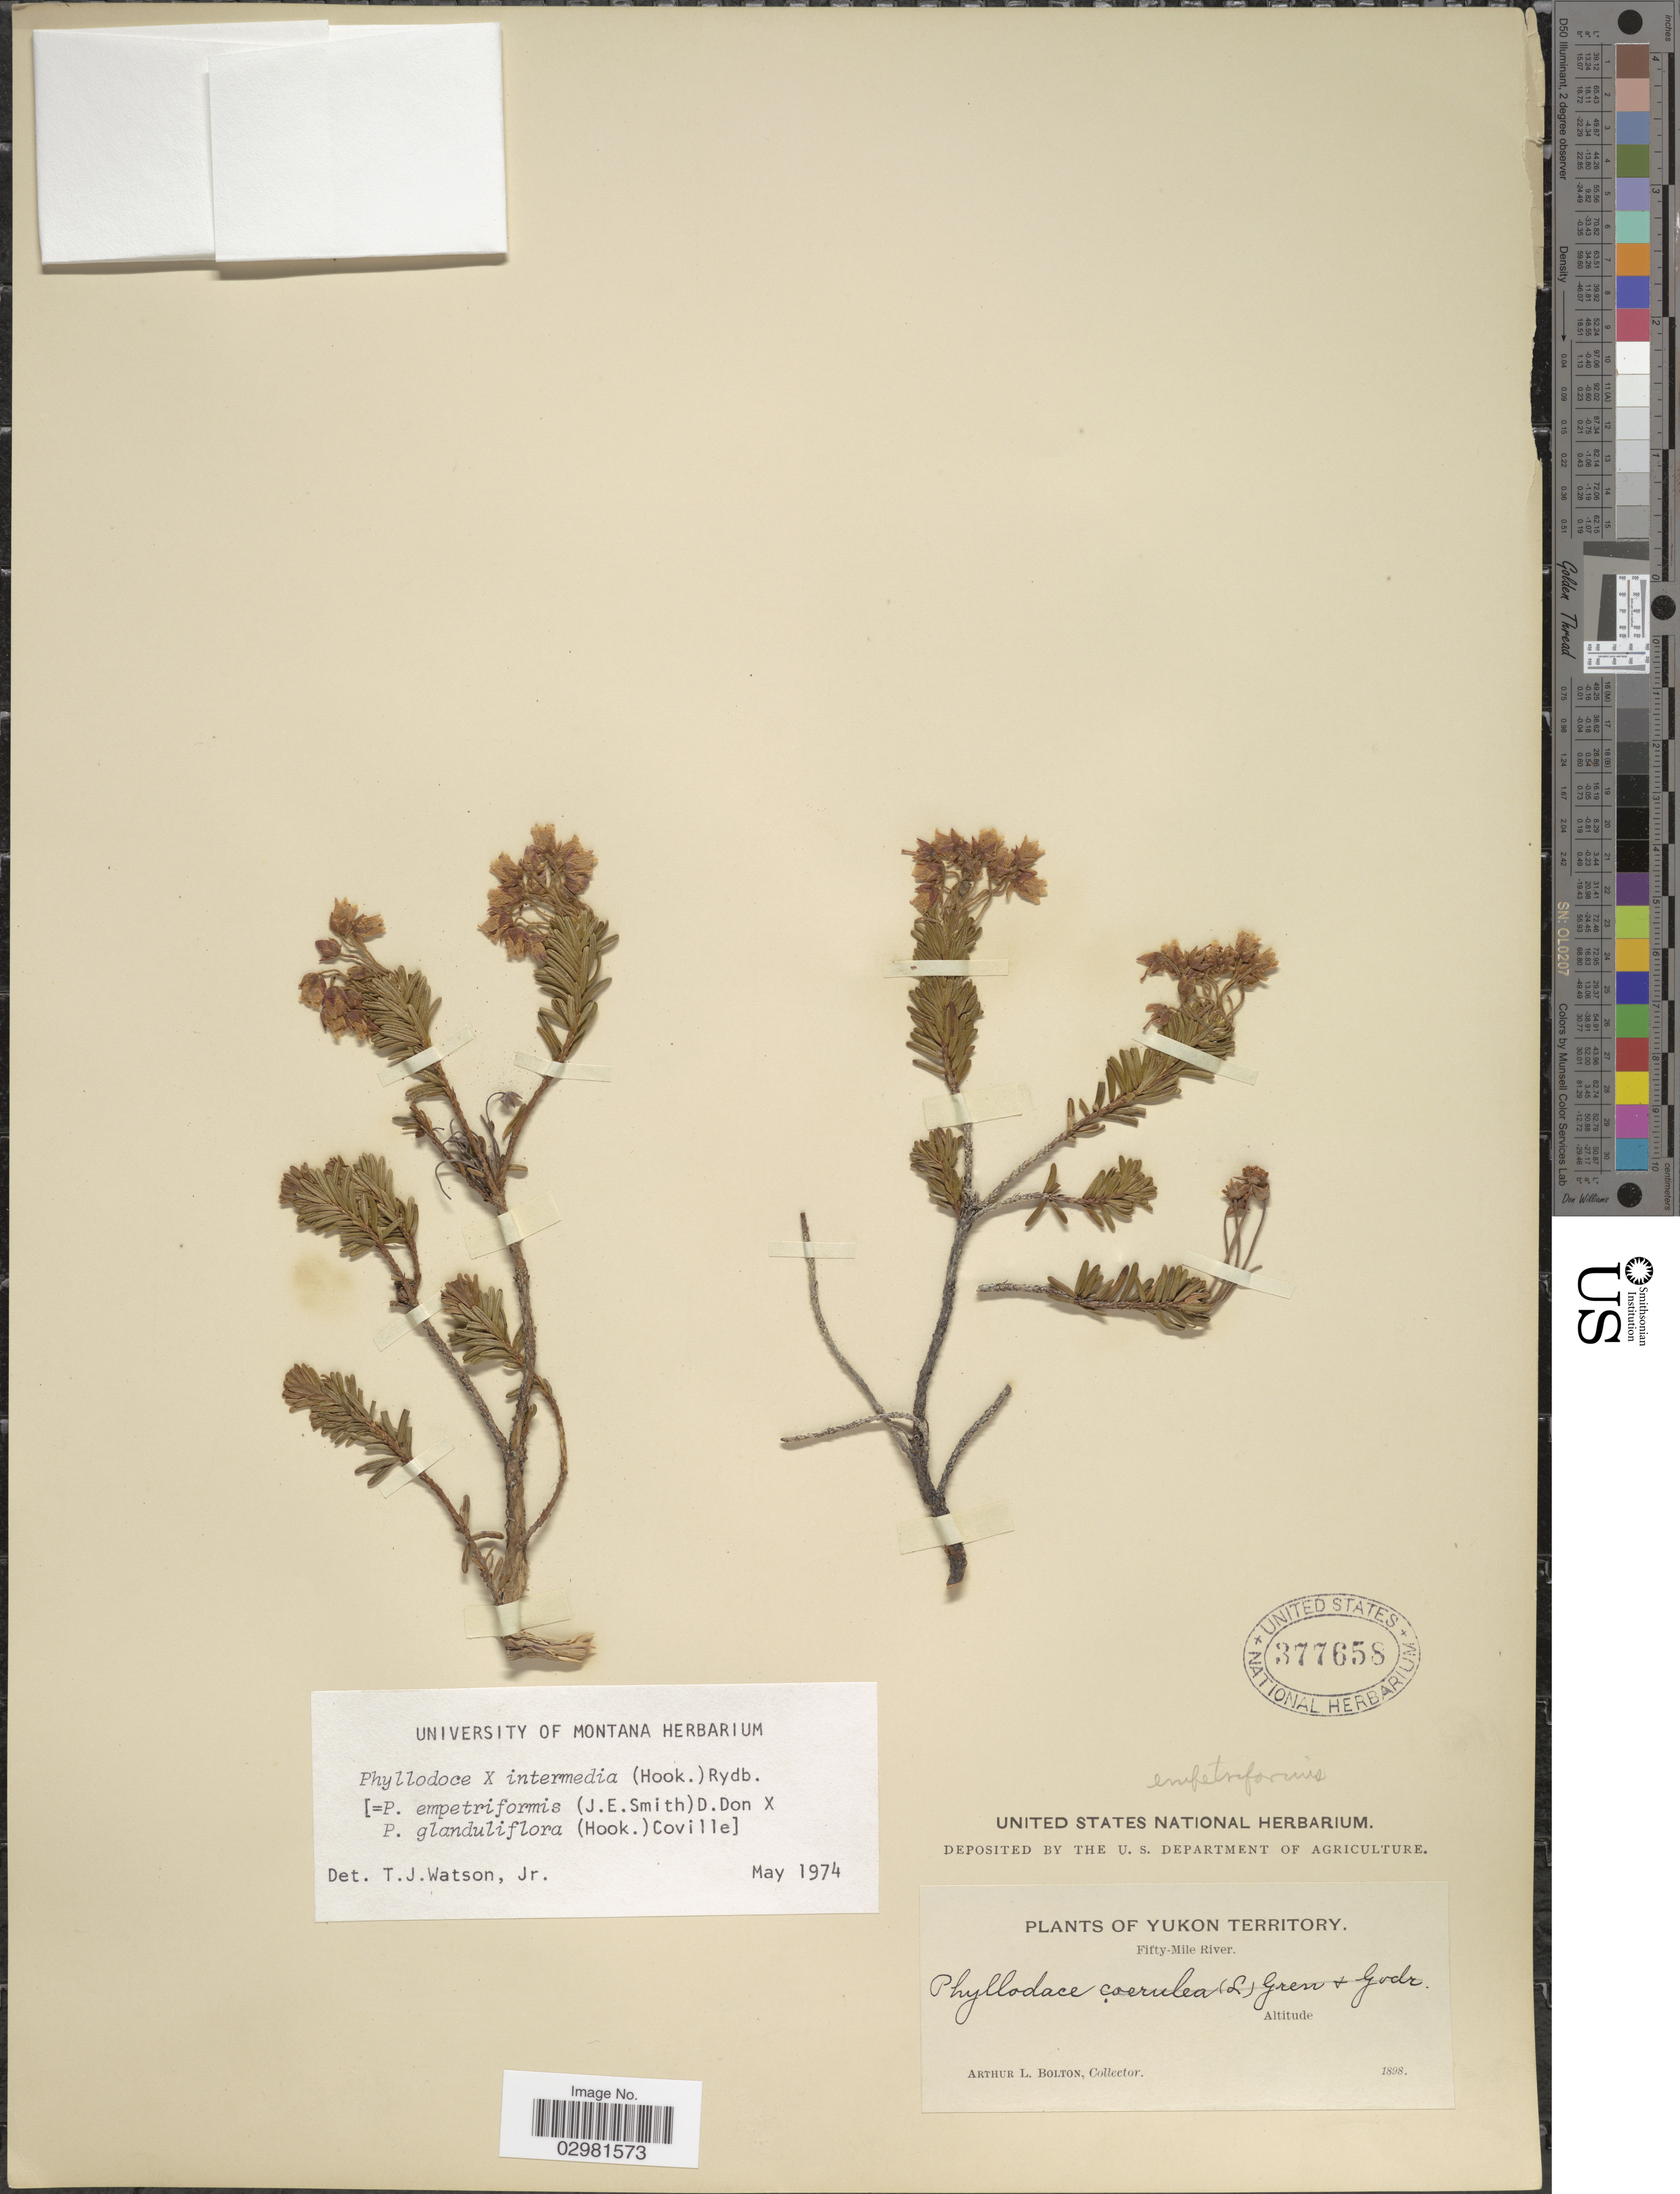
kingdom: Plantae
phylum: Tracheophyta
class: Magnoliopsida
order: Ericales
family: Ericaceae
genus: Phyllodoce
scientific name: Phyllodoce intermedia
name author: (Hook.) Rydb.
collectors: A. Bolton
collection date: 1898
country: Canada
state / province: Yukon Territory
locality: Fifty-Mile River.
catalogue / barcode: US 377658